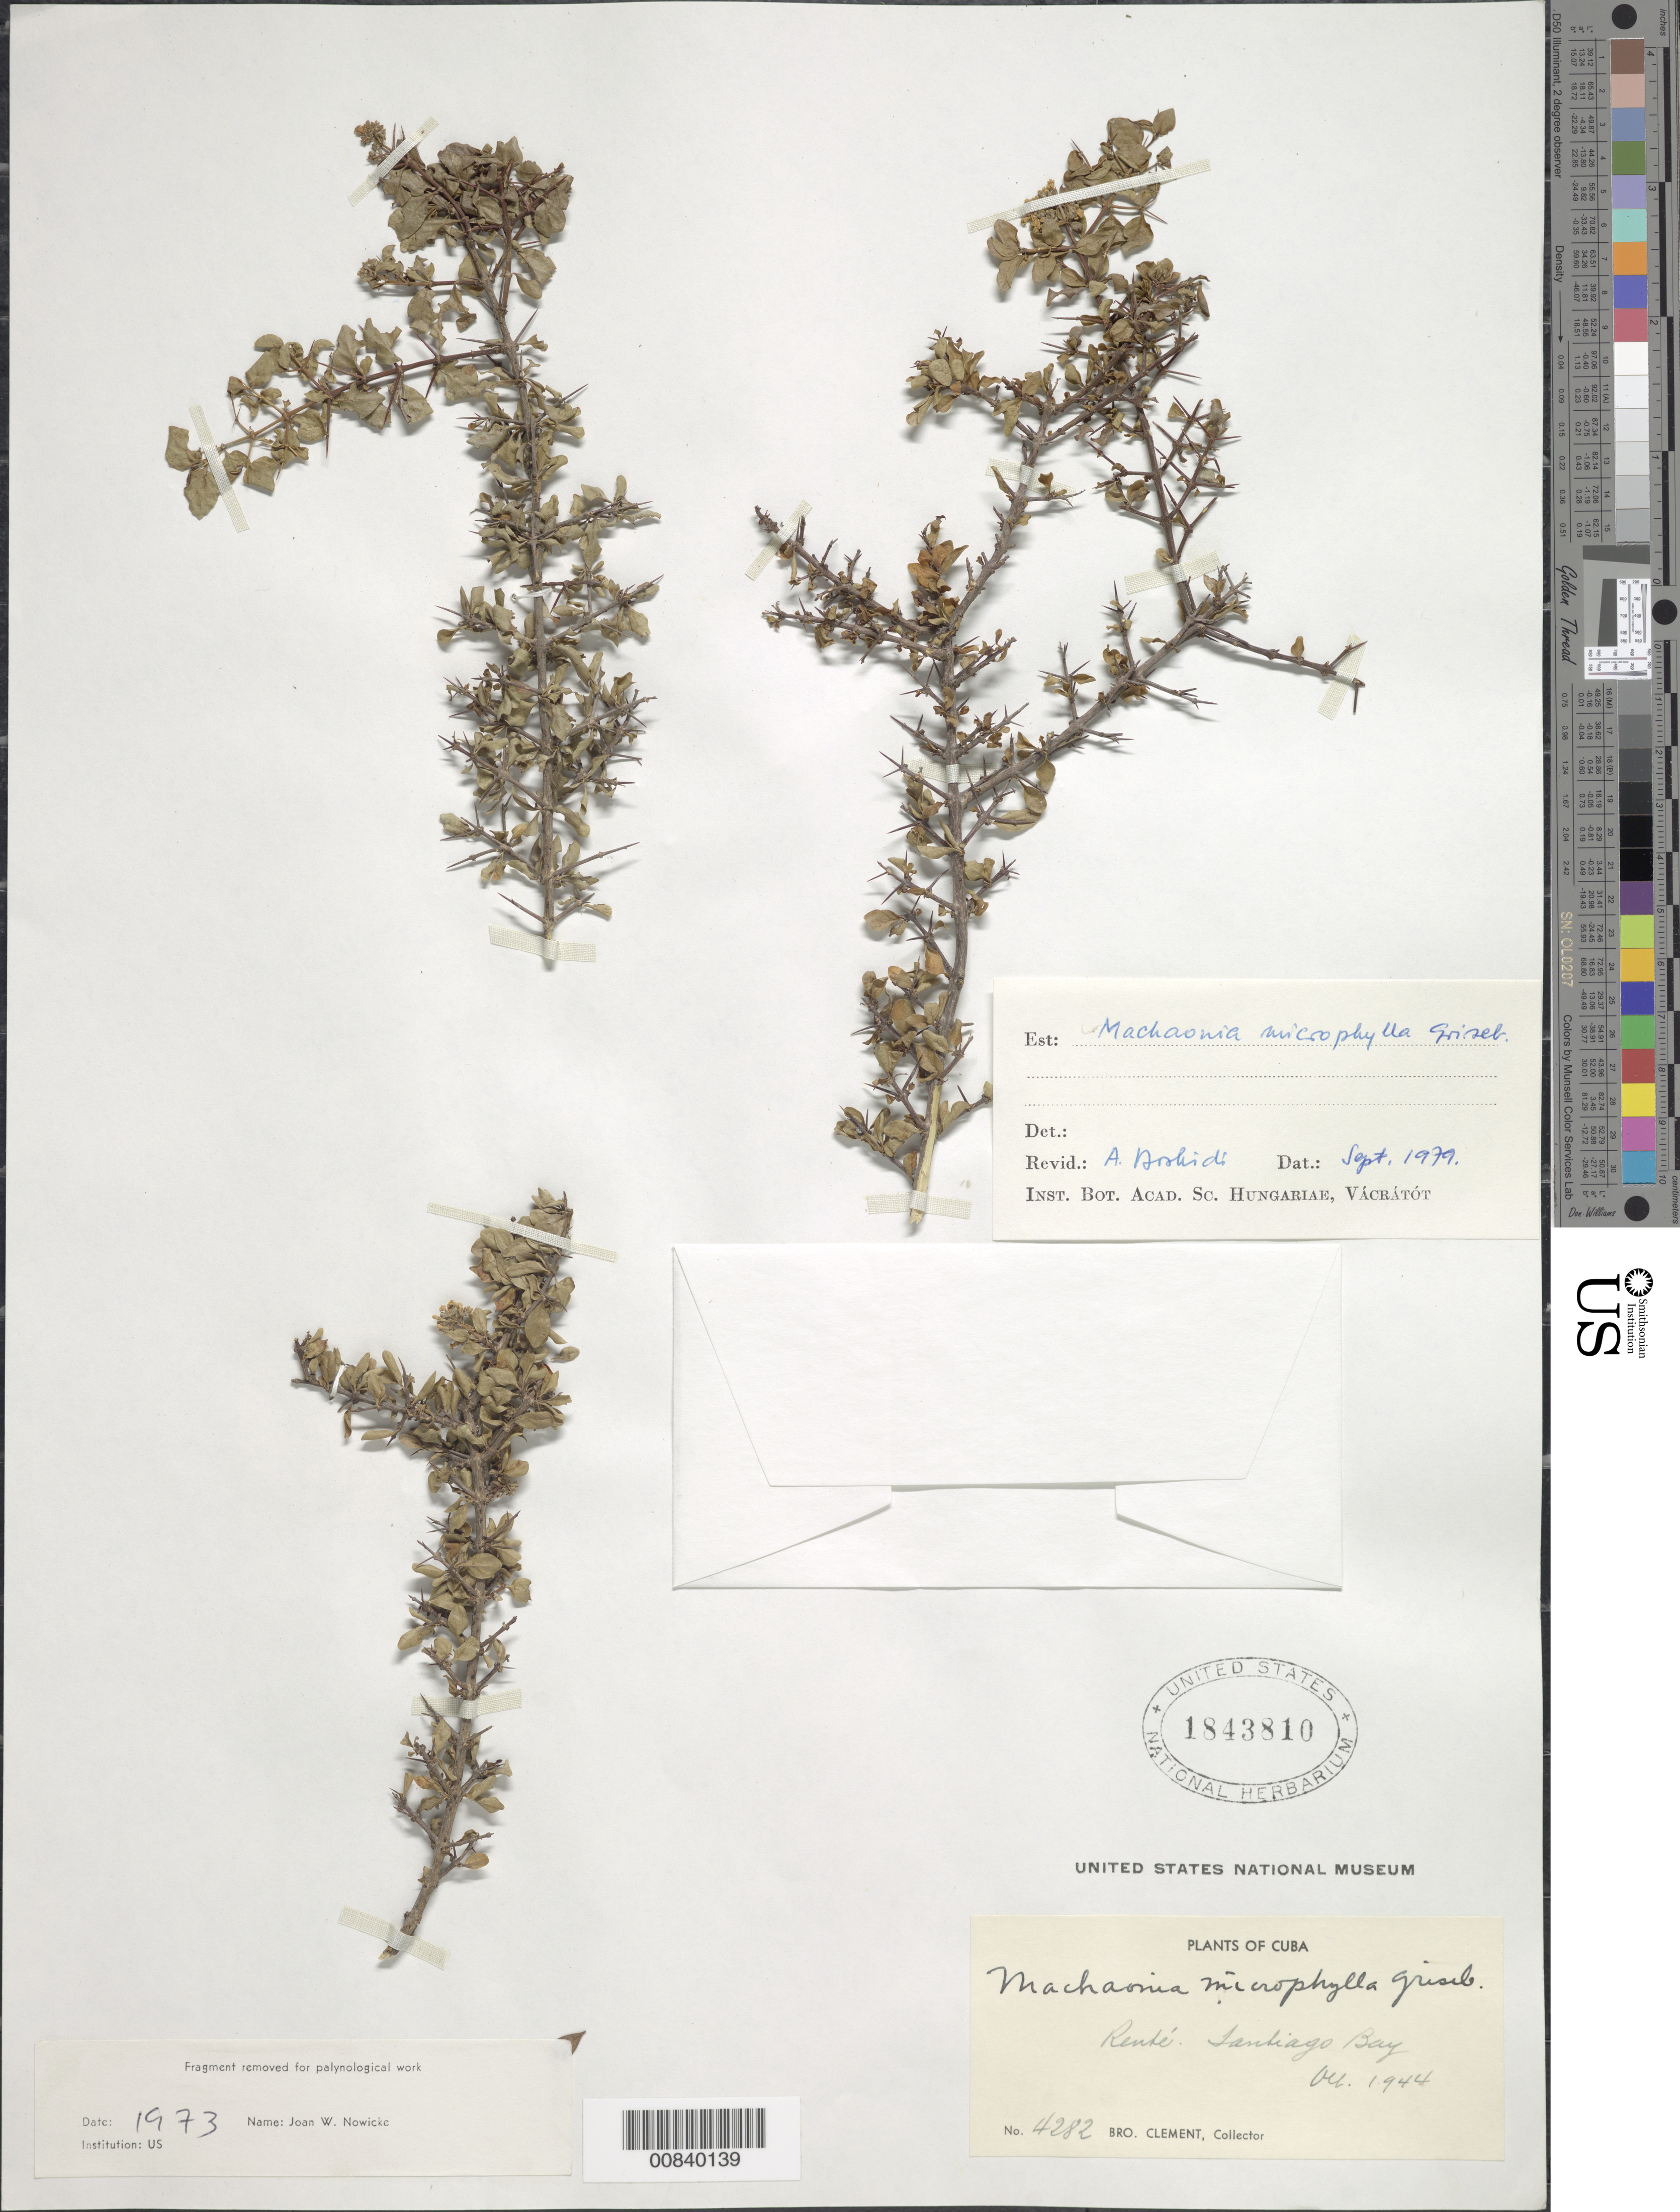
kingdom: Plantae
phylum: Tracheophyta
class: Magnoliopsida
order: Gentianales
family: Rubiaceae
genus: Machaonia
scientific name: Machaonia microphylla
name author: Griseb.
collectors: Bro. Clemente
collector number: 4282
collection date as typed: Oct 1944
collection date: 1944-10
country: Jamaica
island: Jamaica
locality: Renté (sp?). Tantiago Bay (sp?)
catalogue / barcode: US 1843810